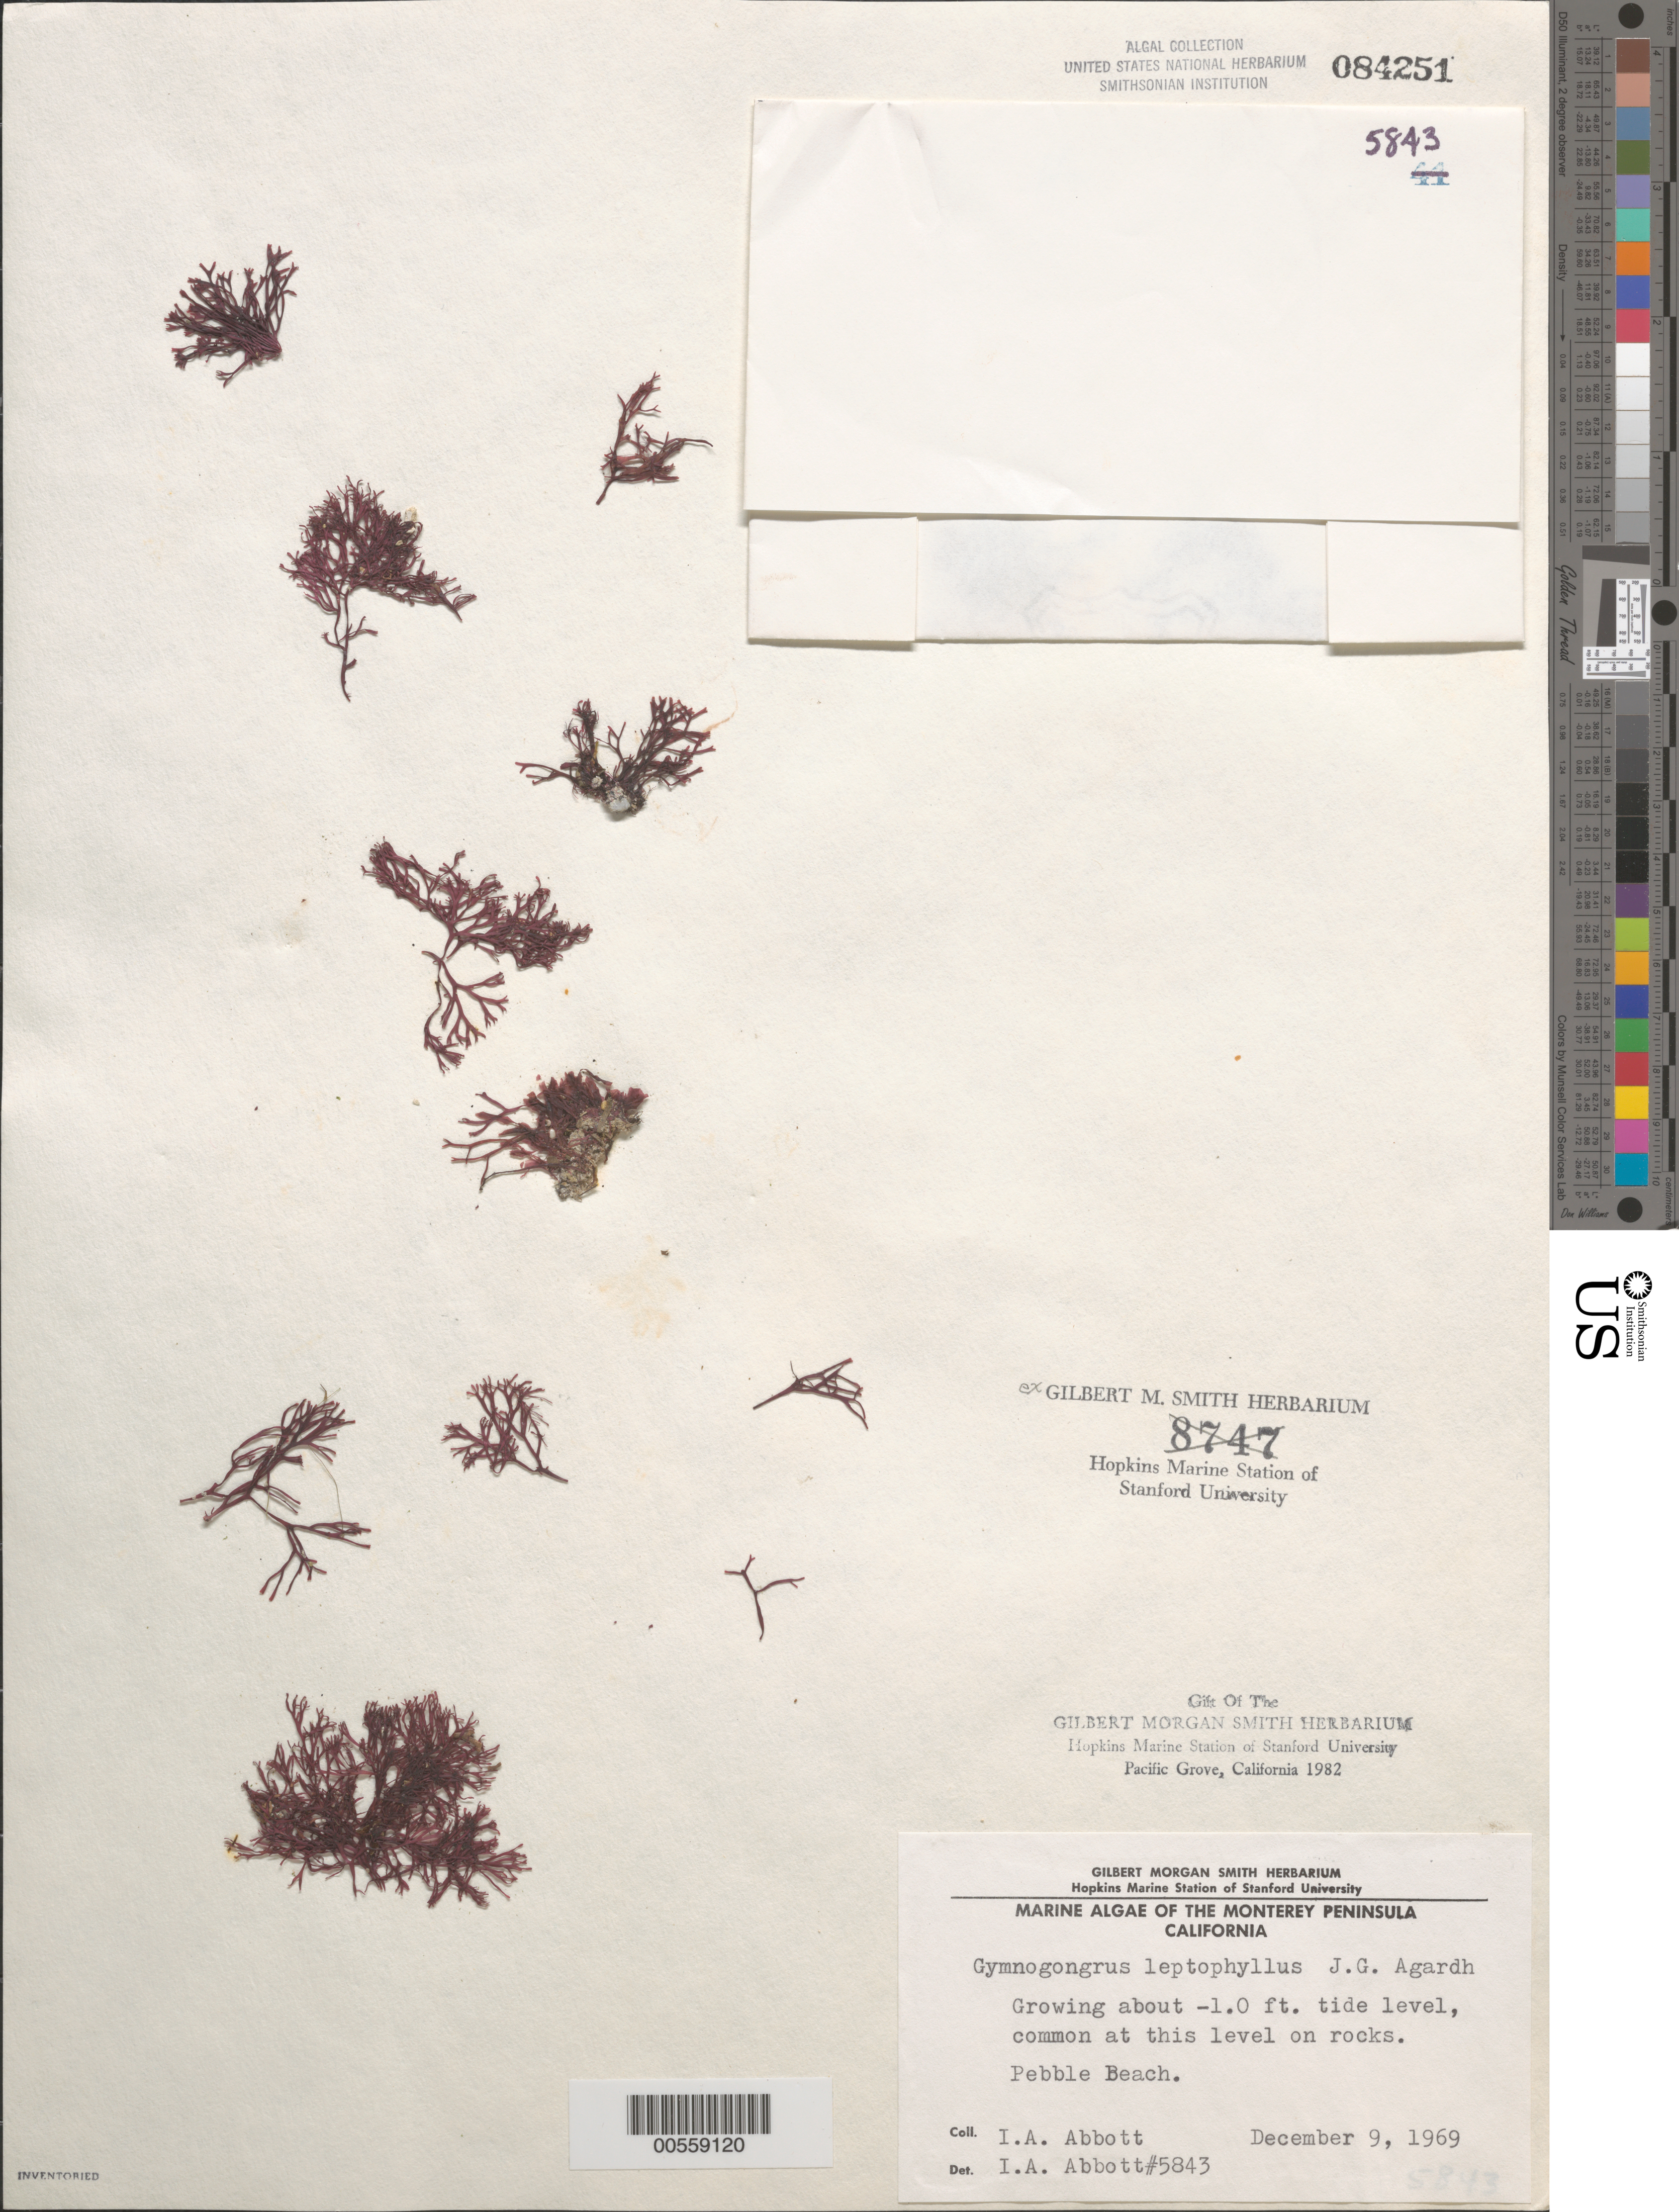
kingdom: Plantae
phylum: Rhodophyta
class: Florideophyceae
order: Gigartinales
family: Phyllophoraceae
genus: Besa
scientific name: Besa leptophylla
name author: (J. Agardh) M.S.Calderon & K.A. Miller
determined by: Algae name updating Project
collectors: I. A. Abbott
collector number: IAA 5843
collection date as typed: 09 Dec 1969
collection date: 1969-12-09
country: United States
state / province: California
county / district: Monterey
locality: Pebble Beach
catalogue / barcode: US 84251